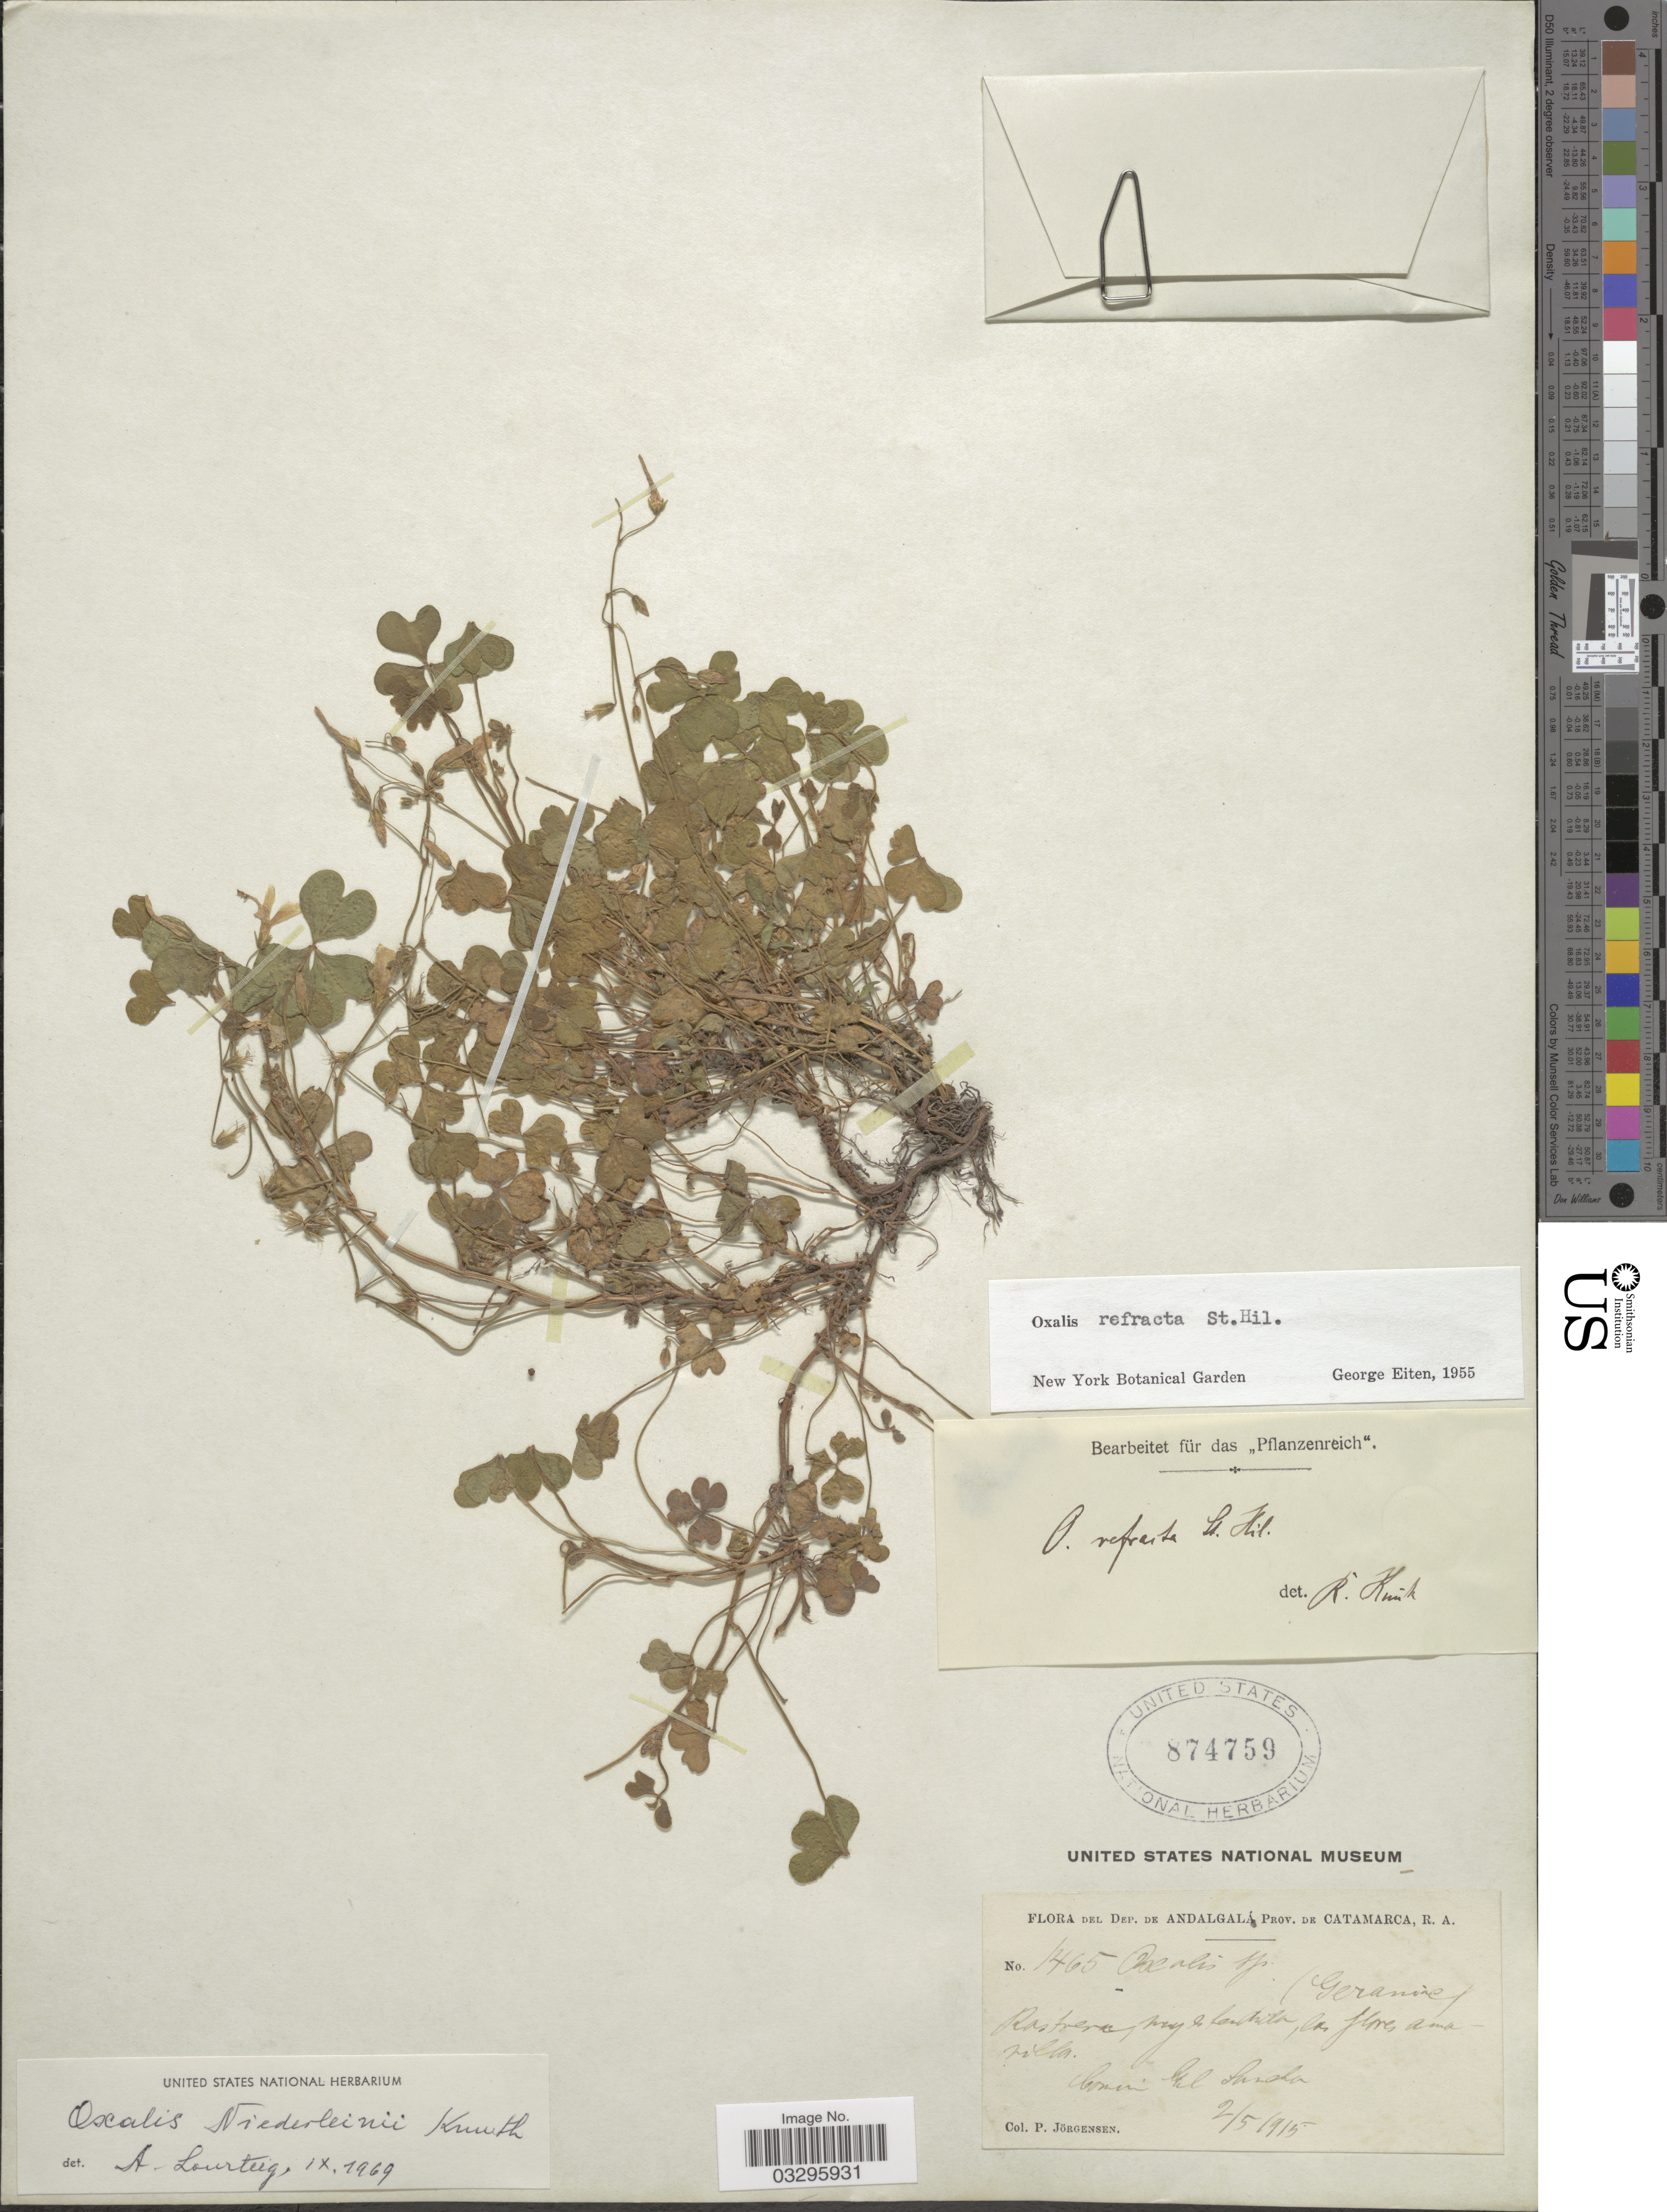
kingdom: Plantae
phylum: Tracheophyta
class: Magnoliopsida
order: Oxalidales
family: Oxalidaceae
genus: Oxalis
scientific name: Oxalis niederleinii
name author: R. Knuth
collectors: P. Jörgensen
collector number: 1465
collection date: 1915-05-02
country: Argentina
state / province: Catamarca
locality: Dep. de Andalgalá. Comun El Suncho.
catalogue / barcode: US 874759